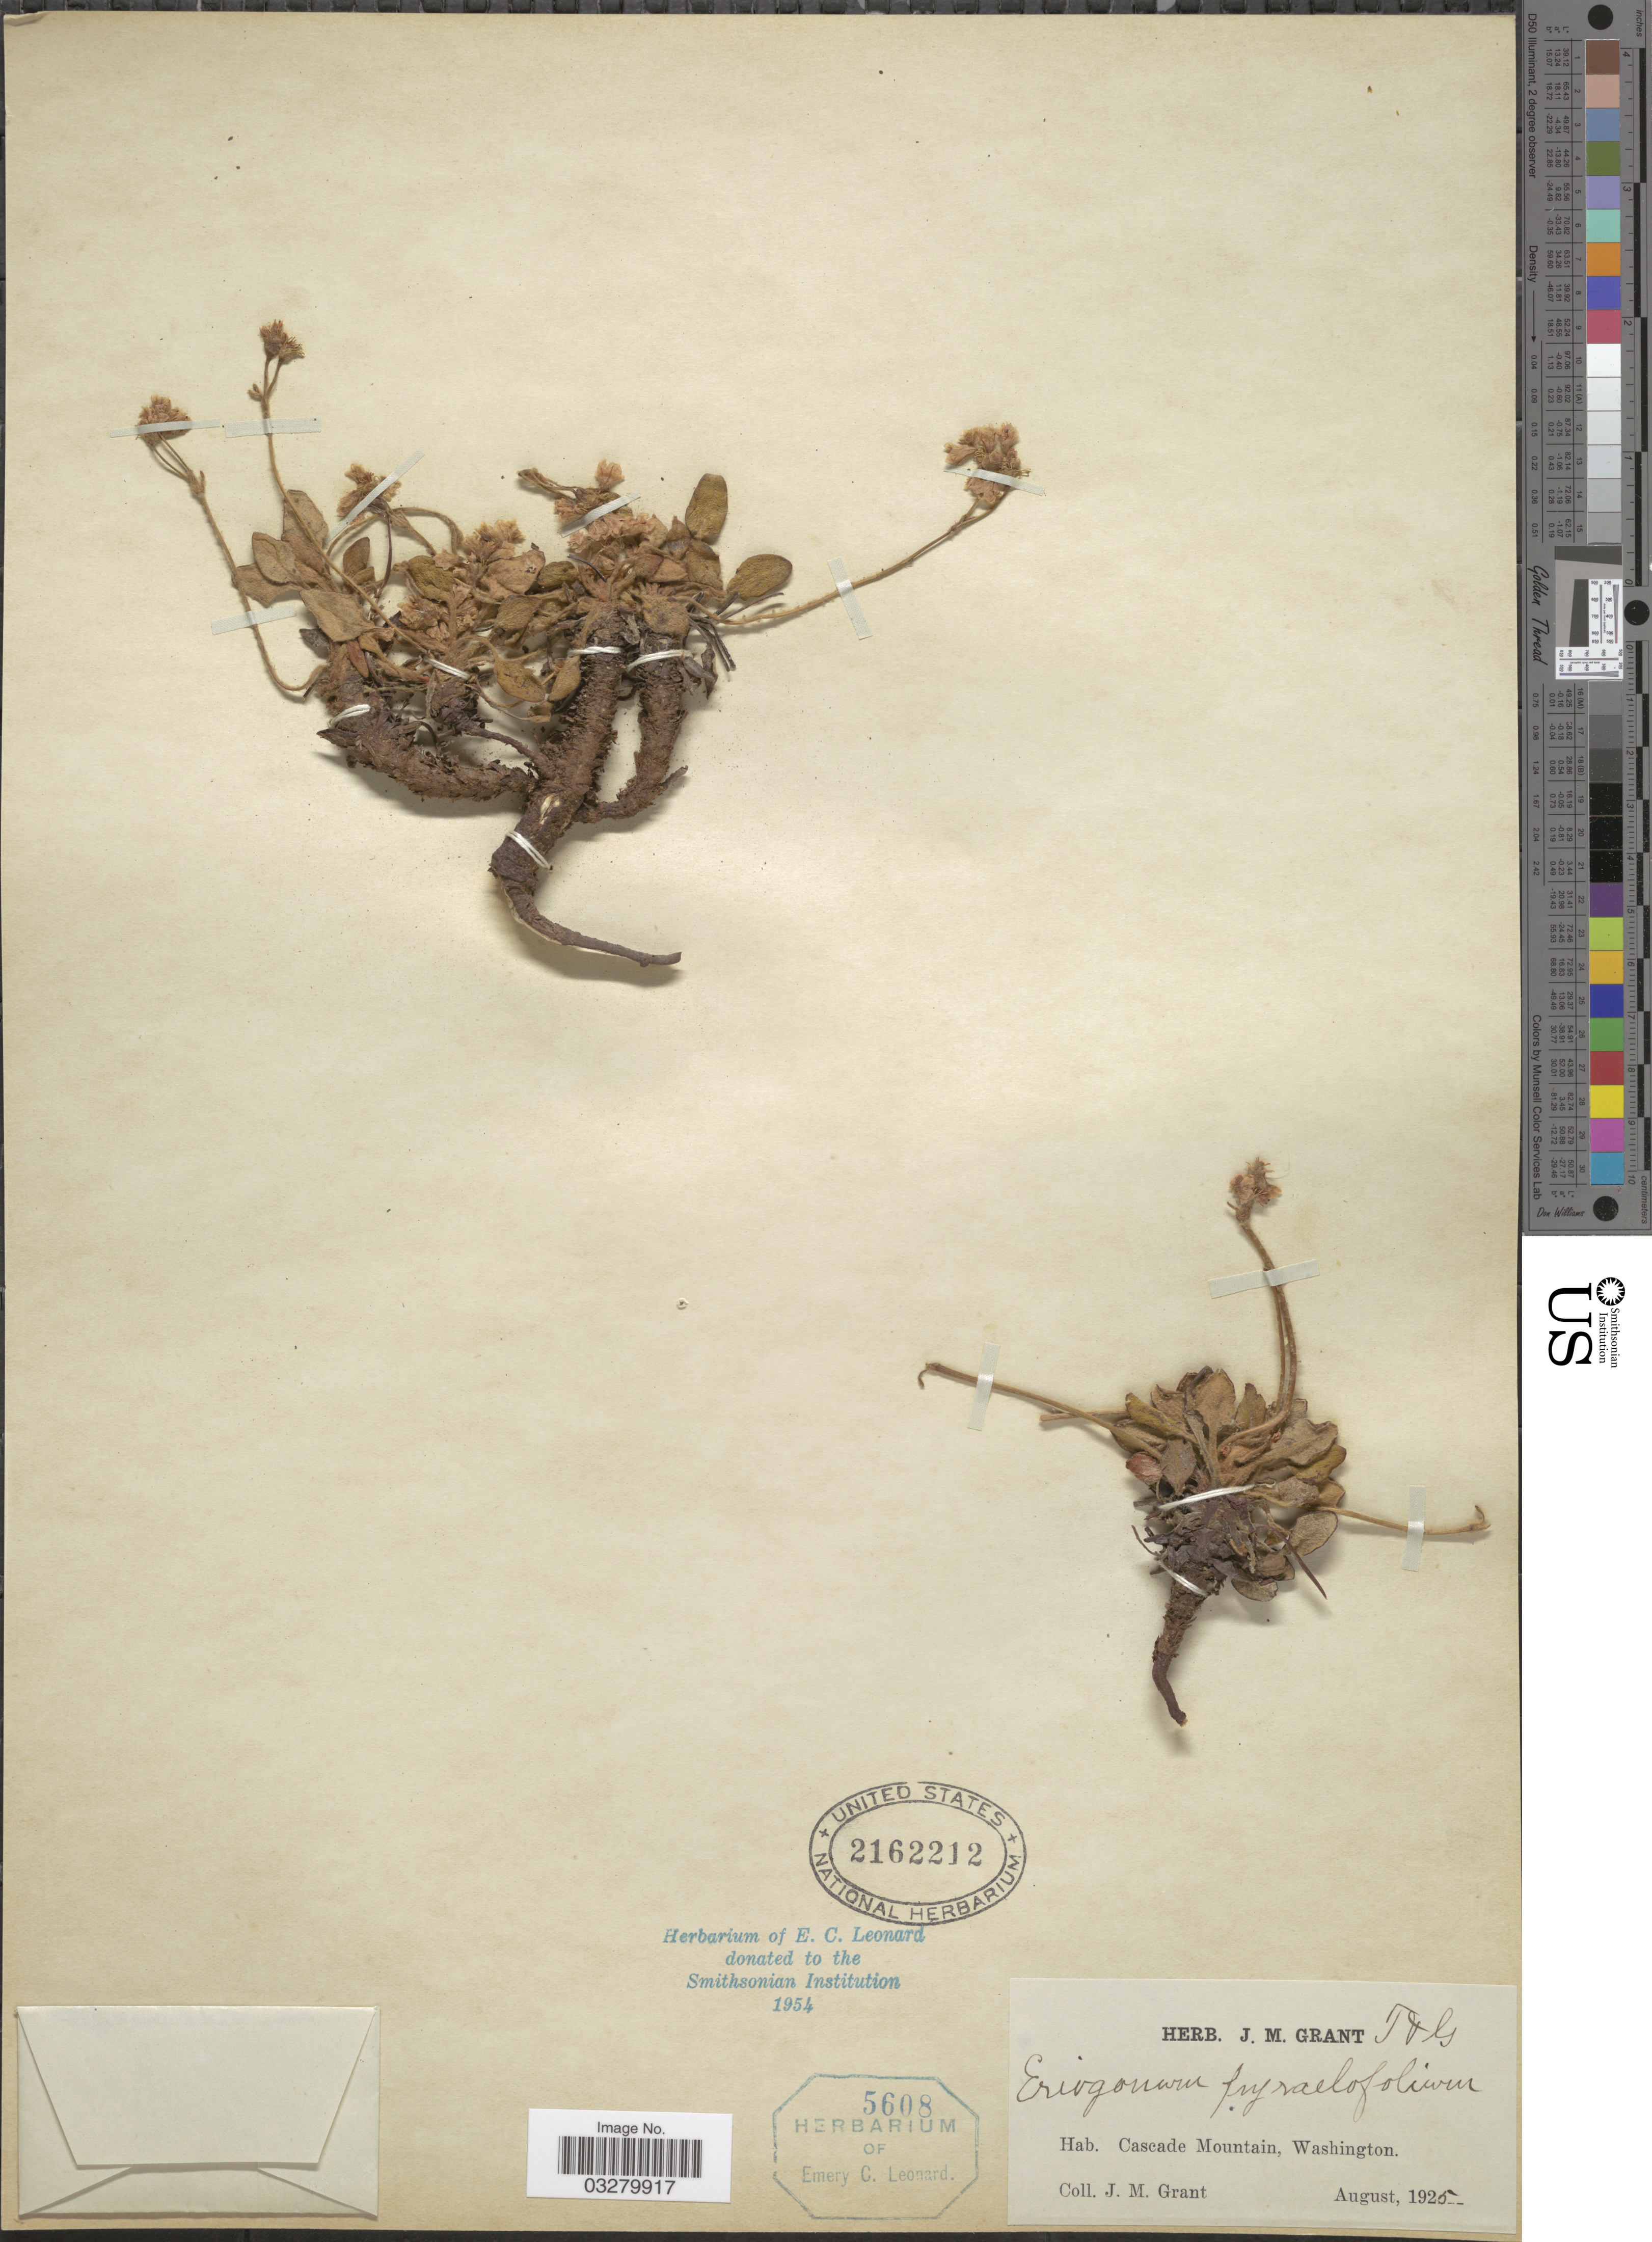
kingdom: Plantae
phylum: Tracheophyta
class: Magnoliopsida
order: Caryophyllales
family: Polygonaceae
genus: Eriogonum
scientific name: Eriogonum pyrolifolium var. coryphaeum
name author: Torr. & A. Gray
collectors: J. M. Grant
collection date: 1925-08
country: United States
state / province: Washington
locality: Cascade Mountain.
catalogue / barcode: US 2162212